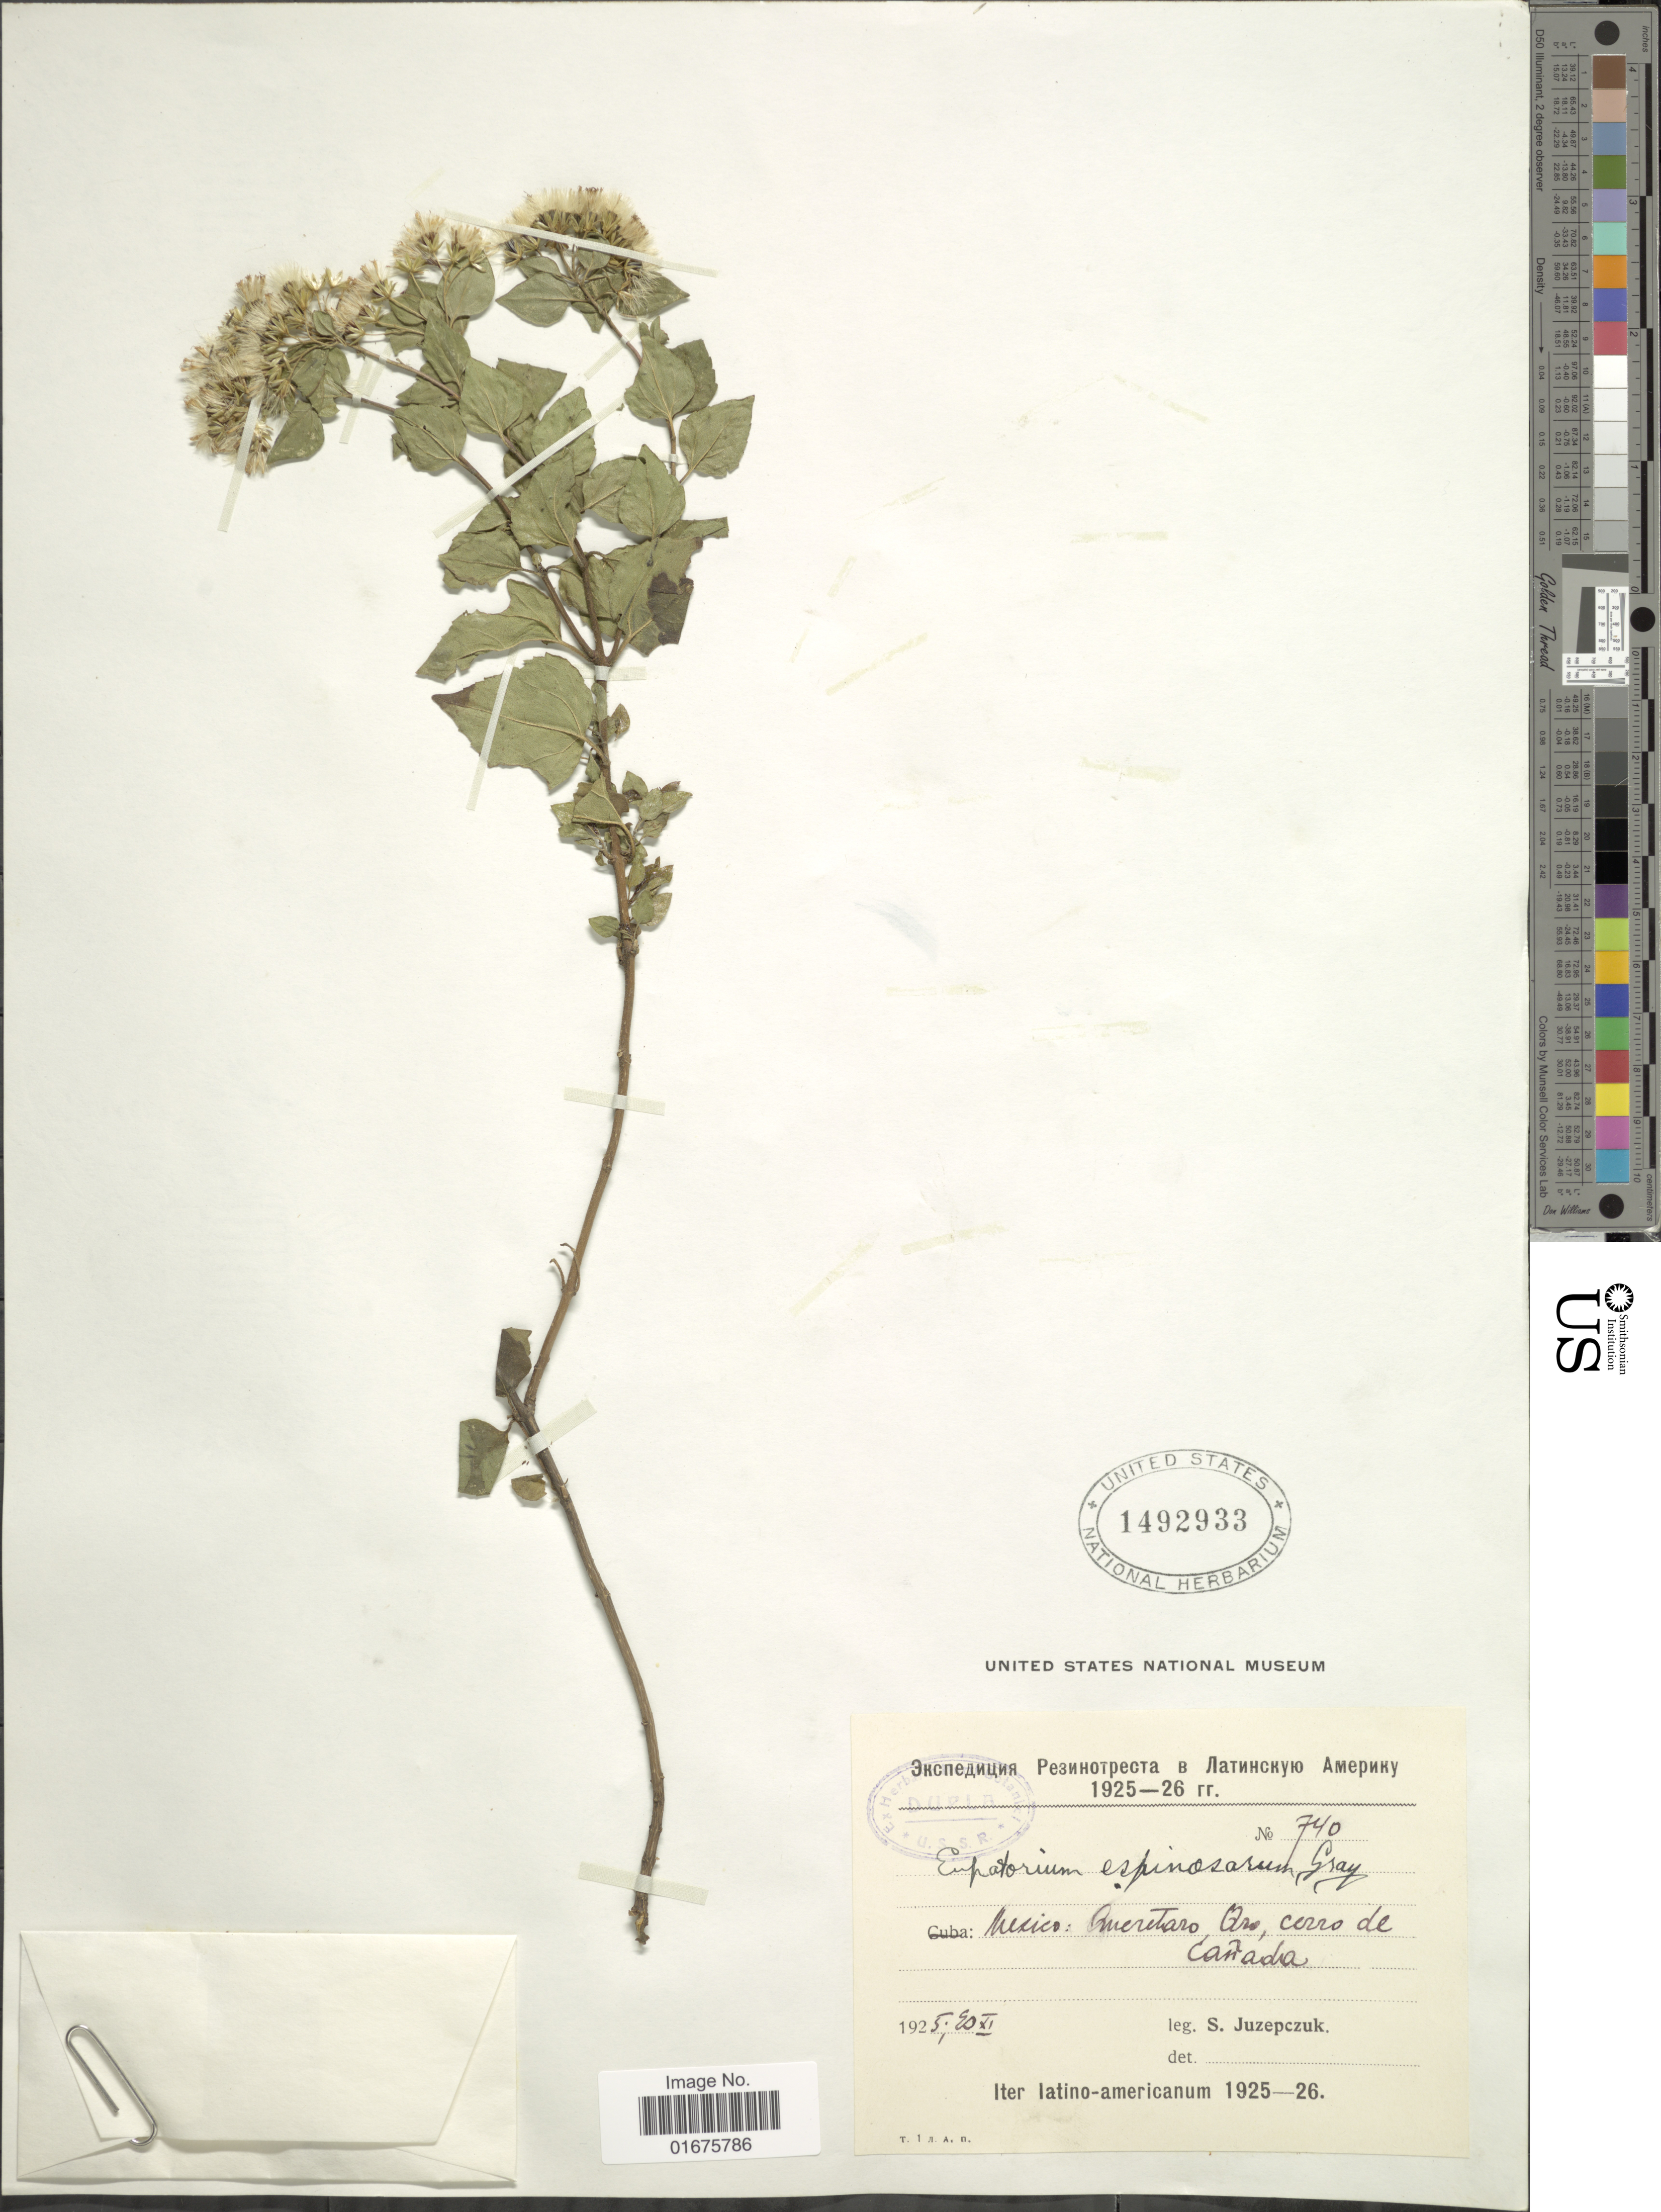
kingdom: Plantae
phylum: Tracheophyta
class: Magnoliopsida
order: Asterales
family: Asteraceae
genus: Ageratina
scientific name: Ageratina espinosarum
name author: (A. Gray) R.M. King & H. Rob.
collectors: S. Juzepezuk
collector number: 740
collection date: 1925-11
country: Mexico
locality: Queretaro, Qro, Cerro de Canada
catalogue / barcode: US 1492933